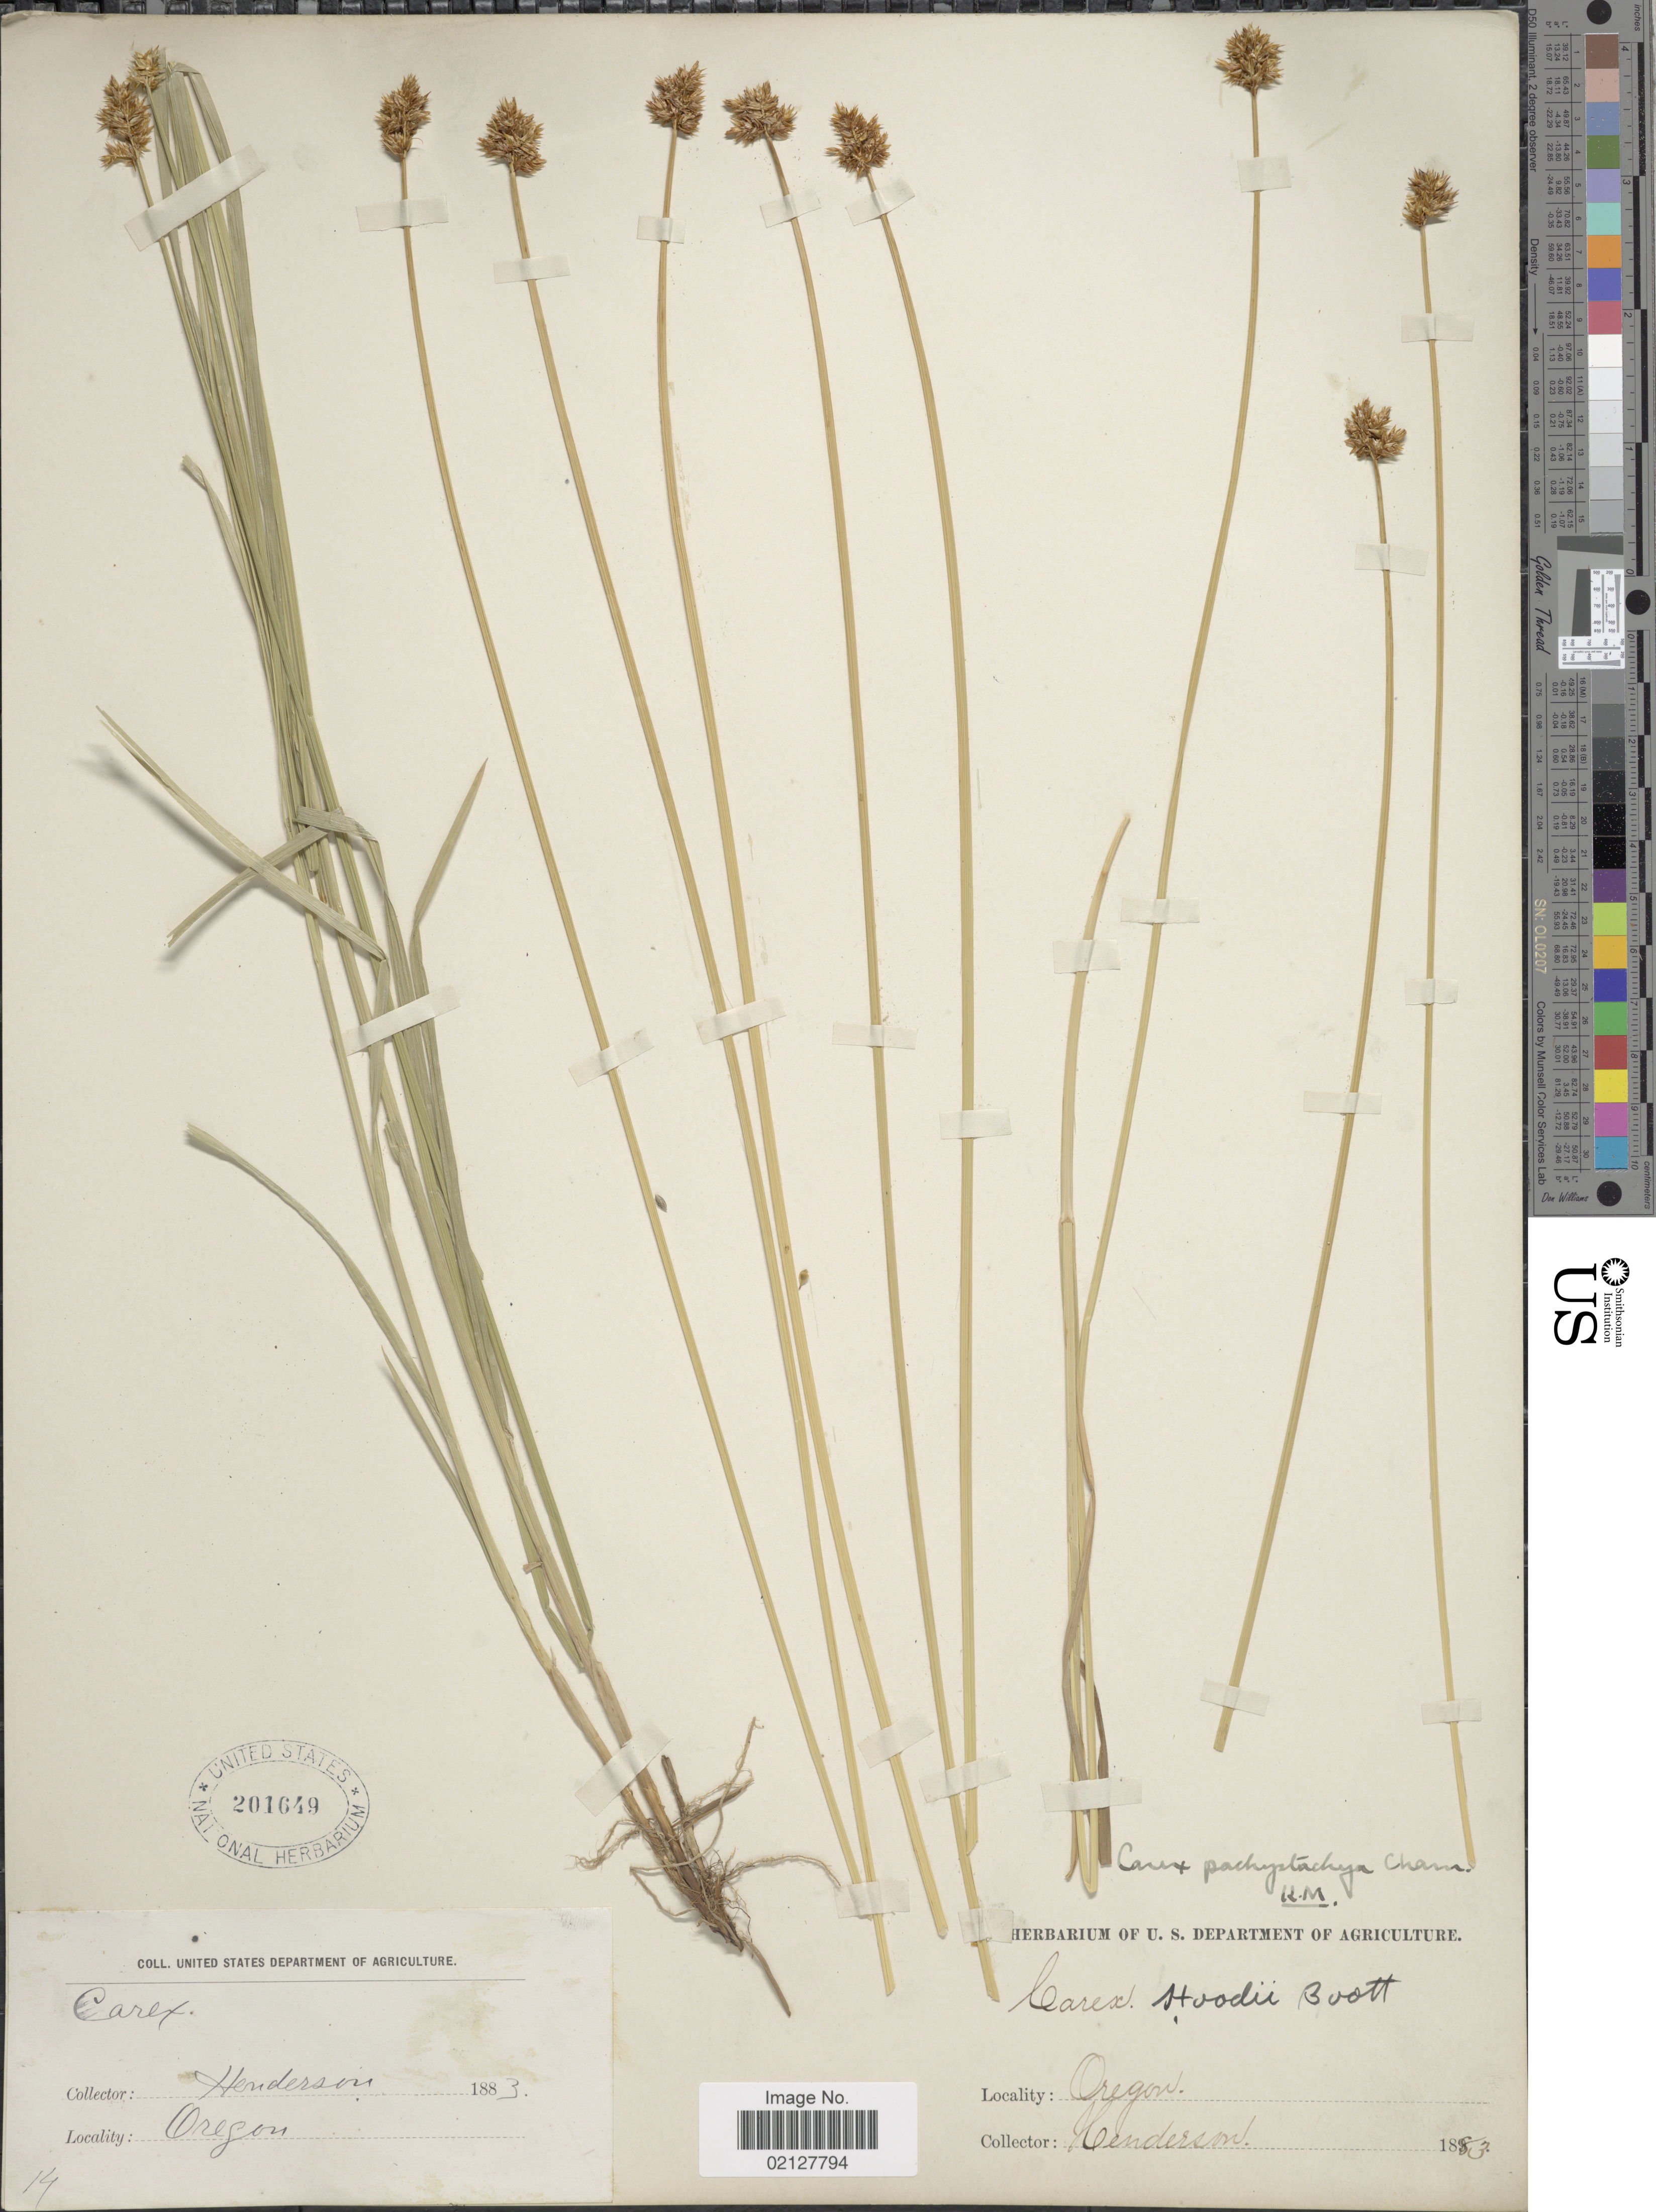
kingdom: Plantae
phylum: Tracheophyta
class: Liliopsida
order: Poales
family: Cyperaceae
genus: Carex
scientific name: Carex pachystachya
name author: Cham. ex Steud.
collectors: -. Henderson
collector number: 14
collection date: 1883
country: United States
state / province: Oregon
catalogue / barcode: US 201649